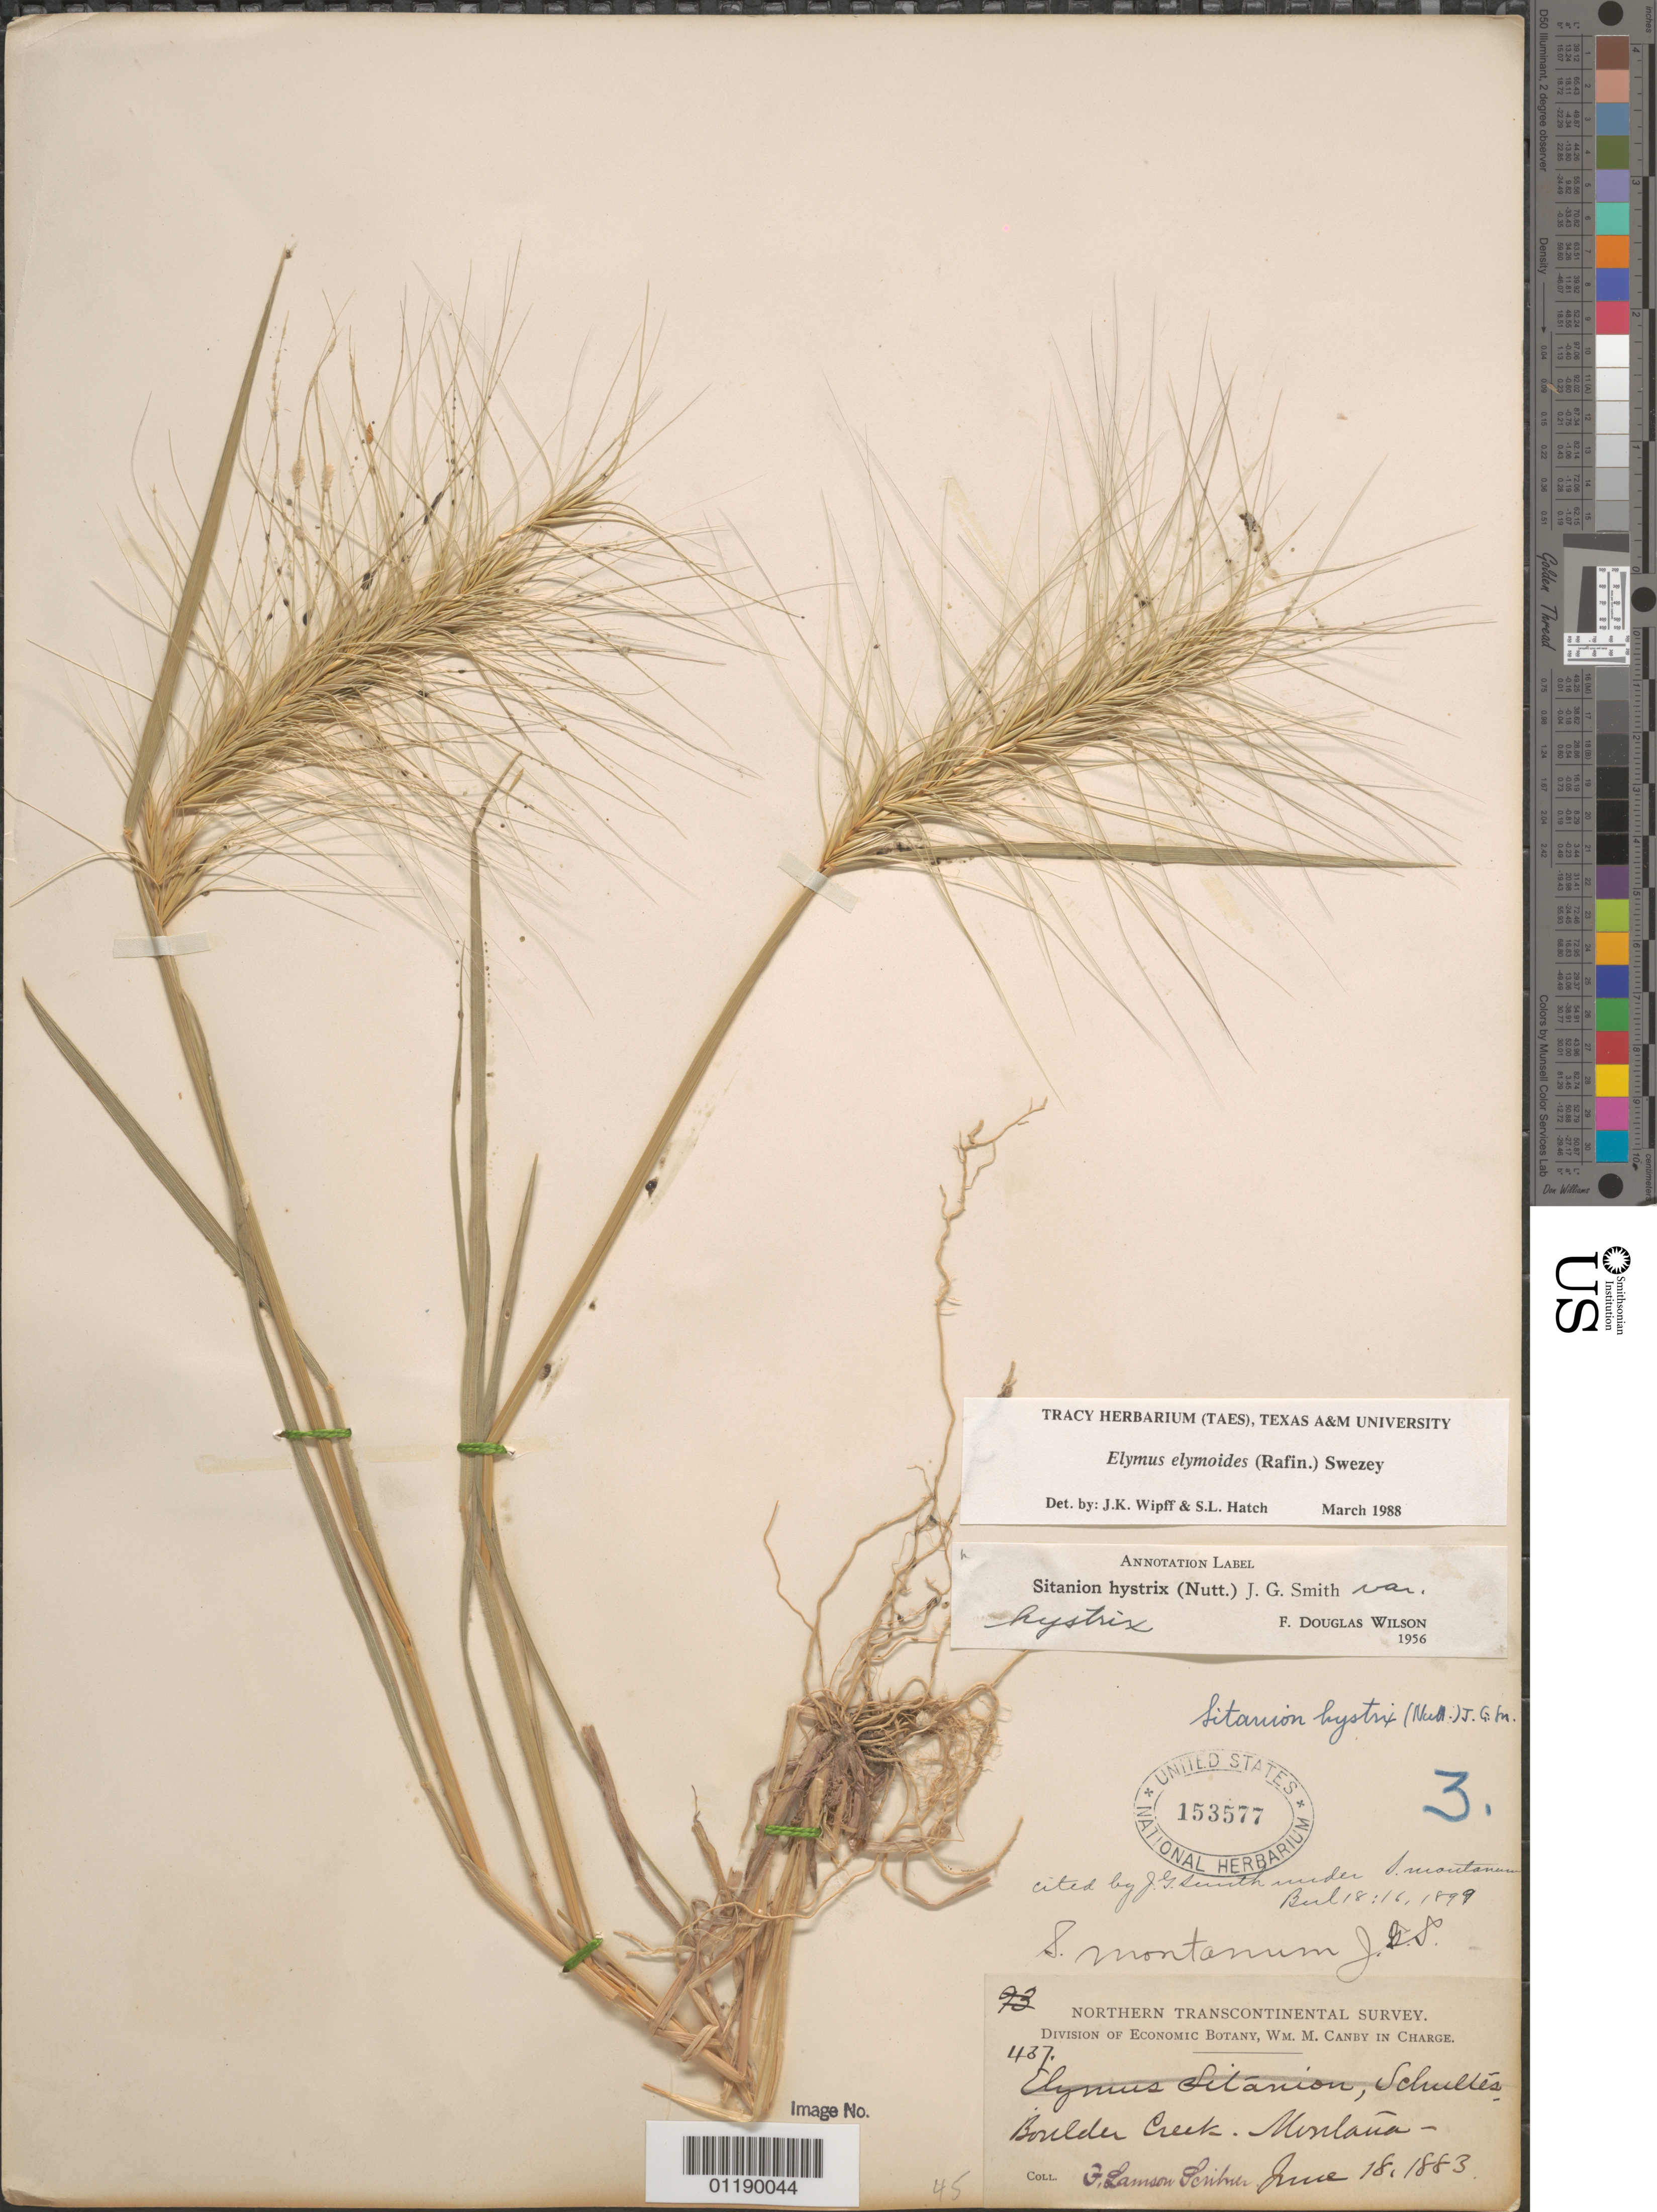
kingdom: Plantae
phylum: Tracheophyta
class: Liliopsida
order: Poales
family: Poaceae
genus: Elymus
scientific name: Elymus elymoides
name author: (Raf.) Swezey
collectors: F. L. Scribner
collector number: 437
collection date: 1883-06-18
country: United States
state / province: Montana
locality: Boulder Creek.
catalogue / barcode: US 153577